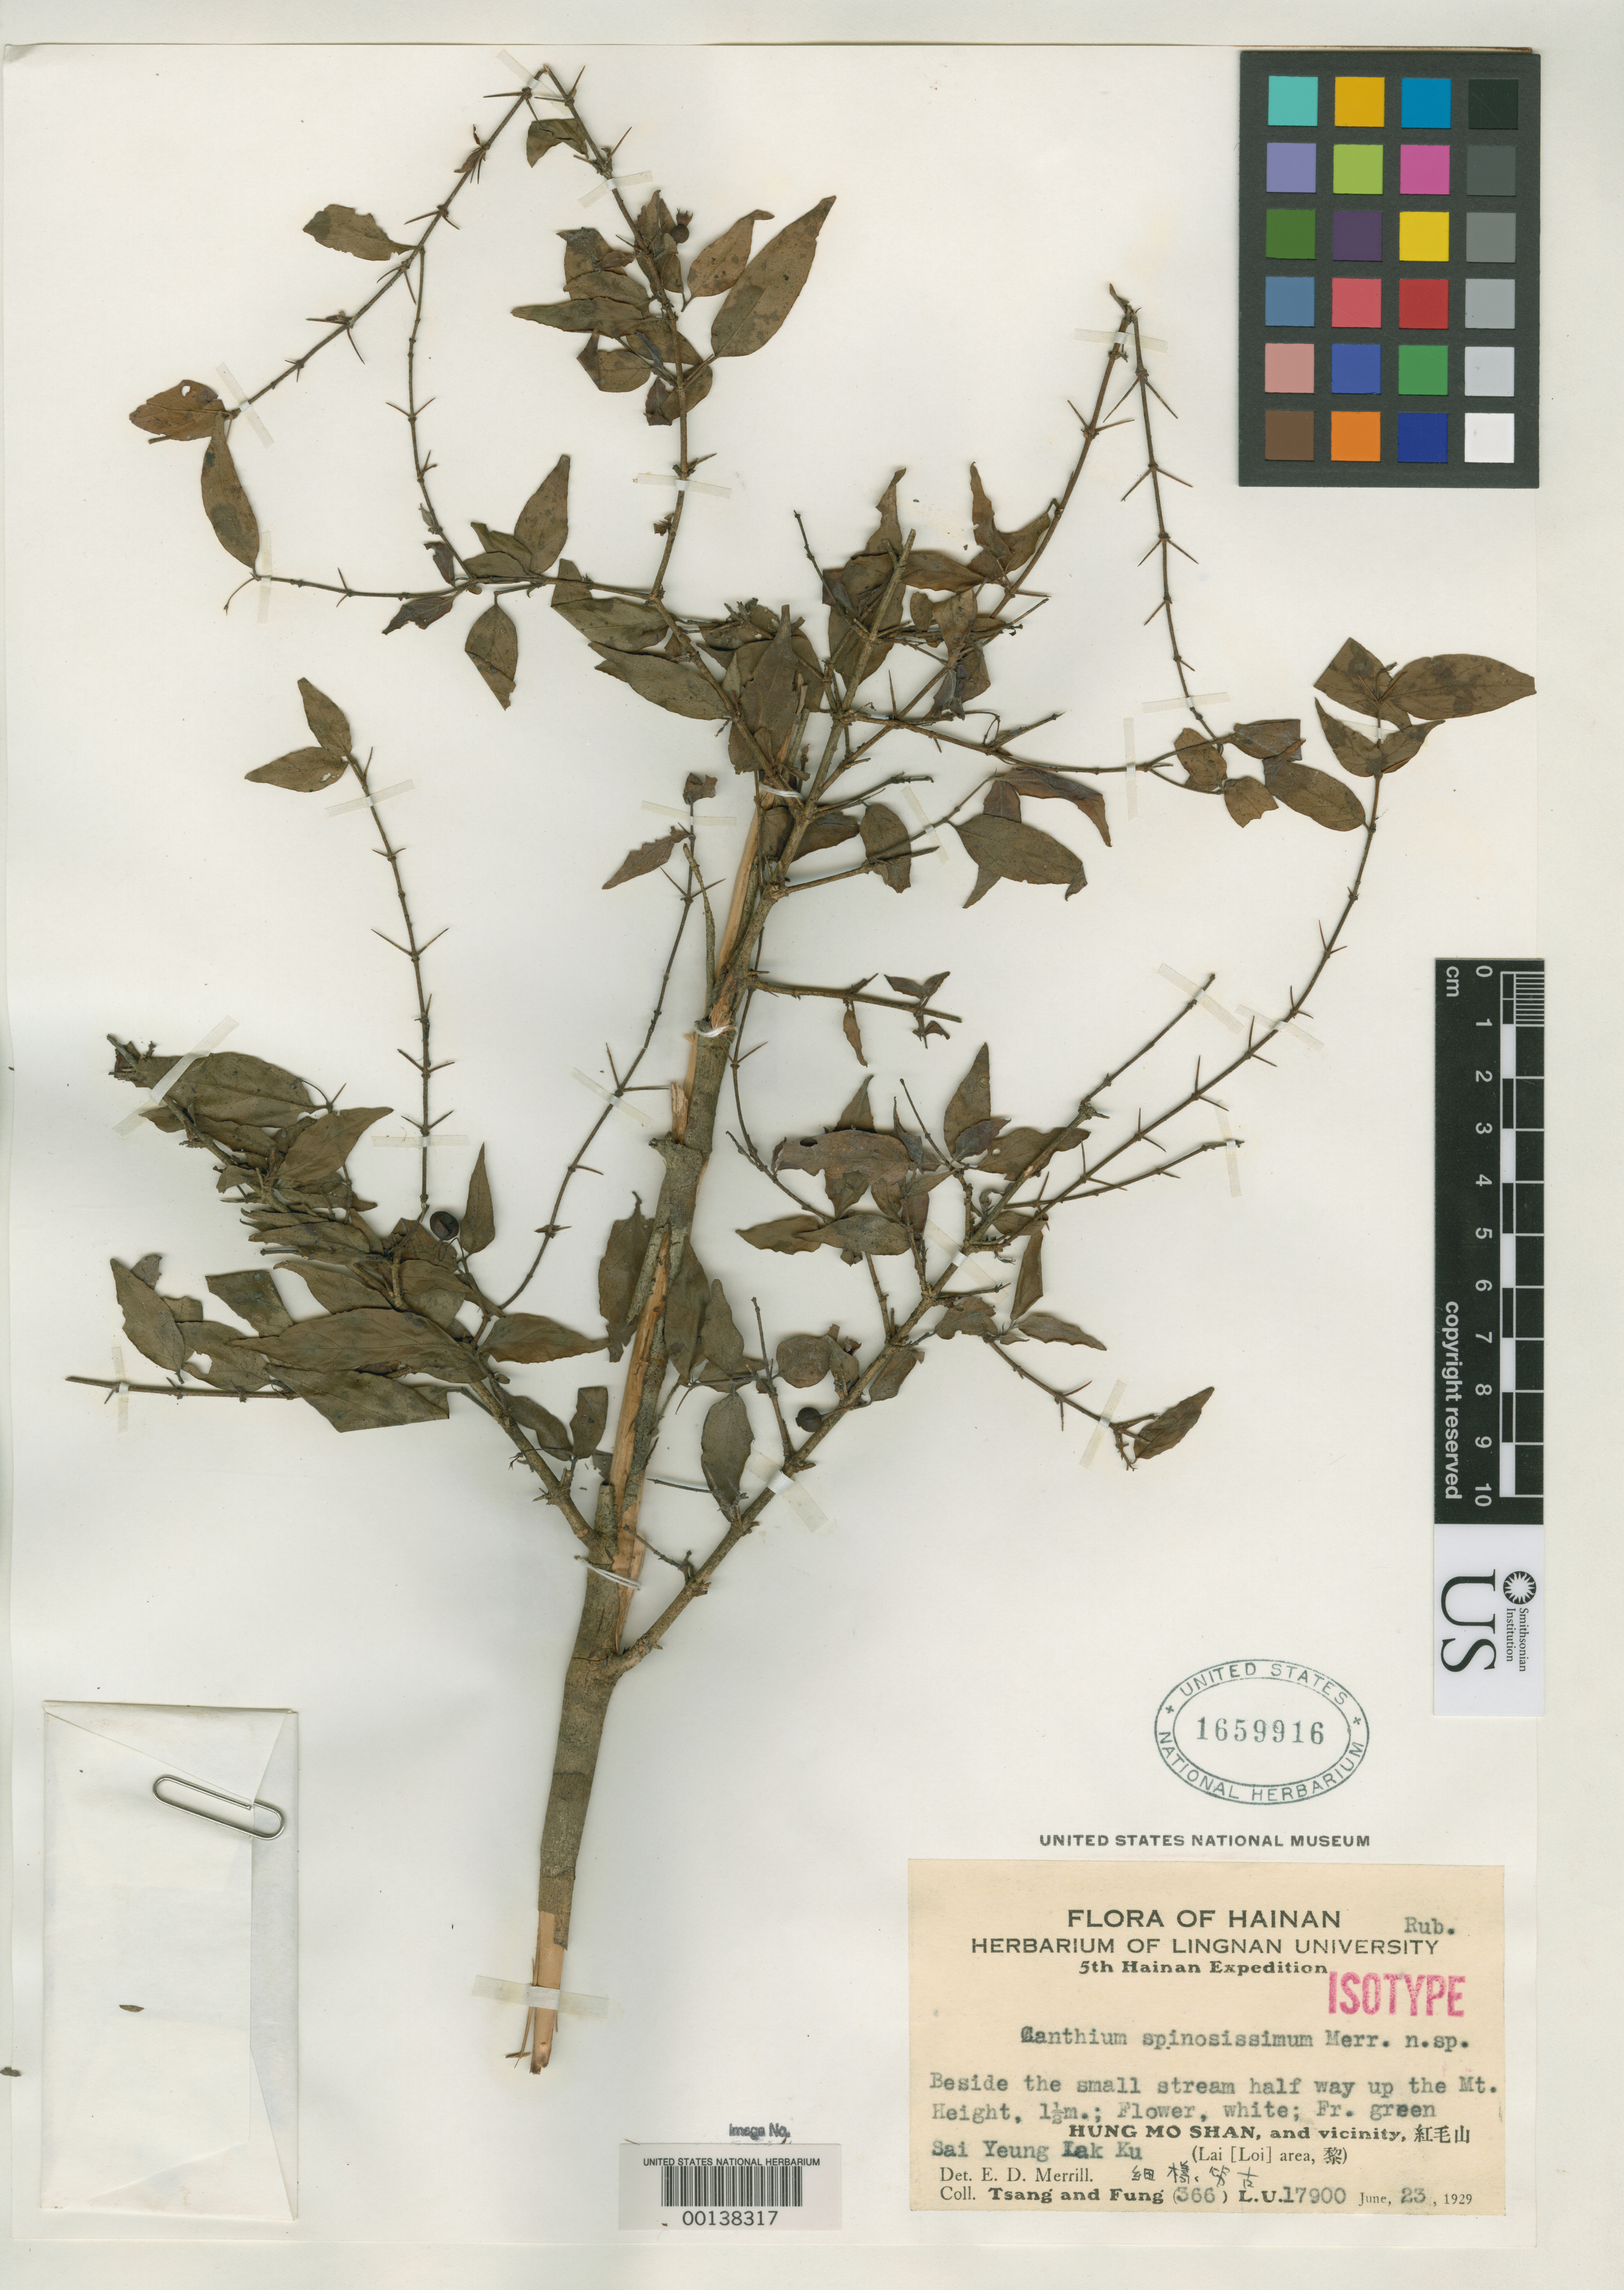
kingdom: Plantae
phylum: Tracheophyta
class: Magnoliopsida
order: Gentianales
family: Rubiaceae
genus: Canthium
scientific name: Canthium spinosissimum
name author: Merr.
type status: Isotype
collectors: W. T. Tsang & H. L. Fung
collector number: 17900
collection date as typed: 25 Jun 1929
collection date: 1929-06-25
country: China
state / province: Hainan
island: Hainan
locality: Hung Mo Shan & vicinity.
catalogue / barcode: US 1659916